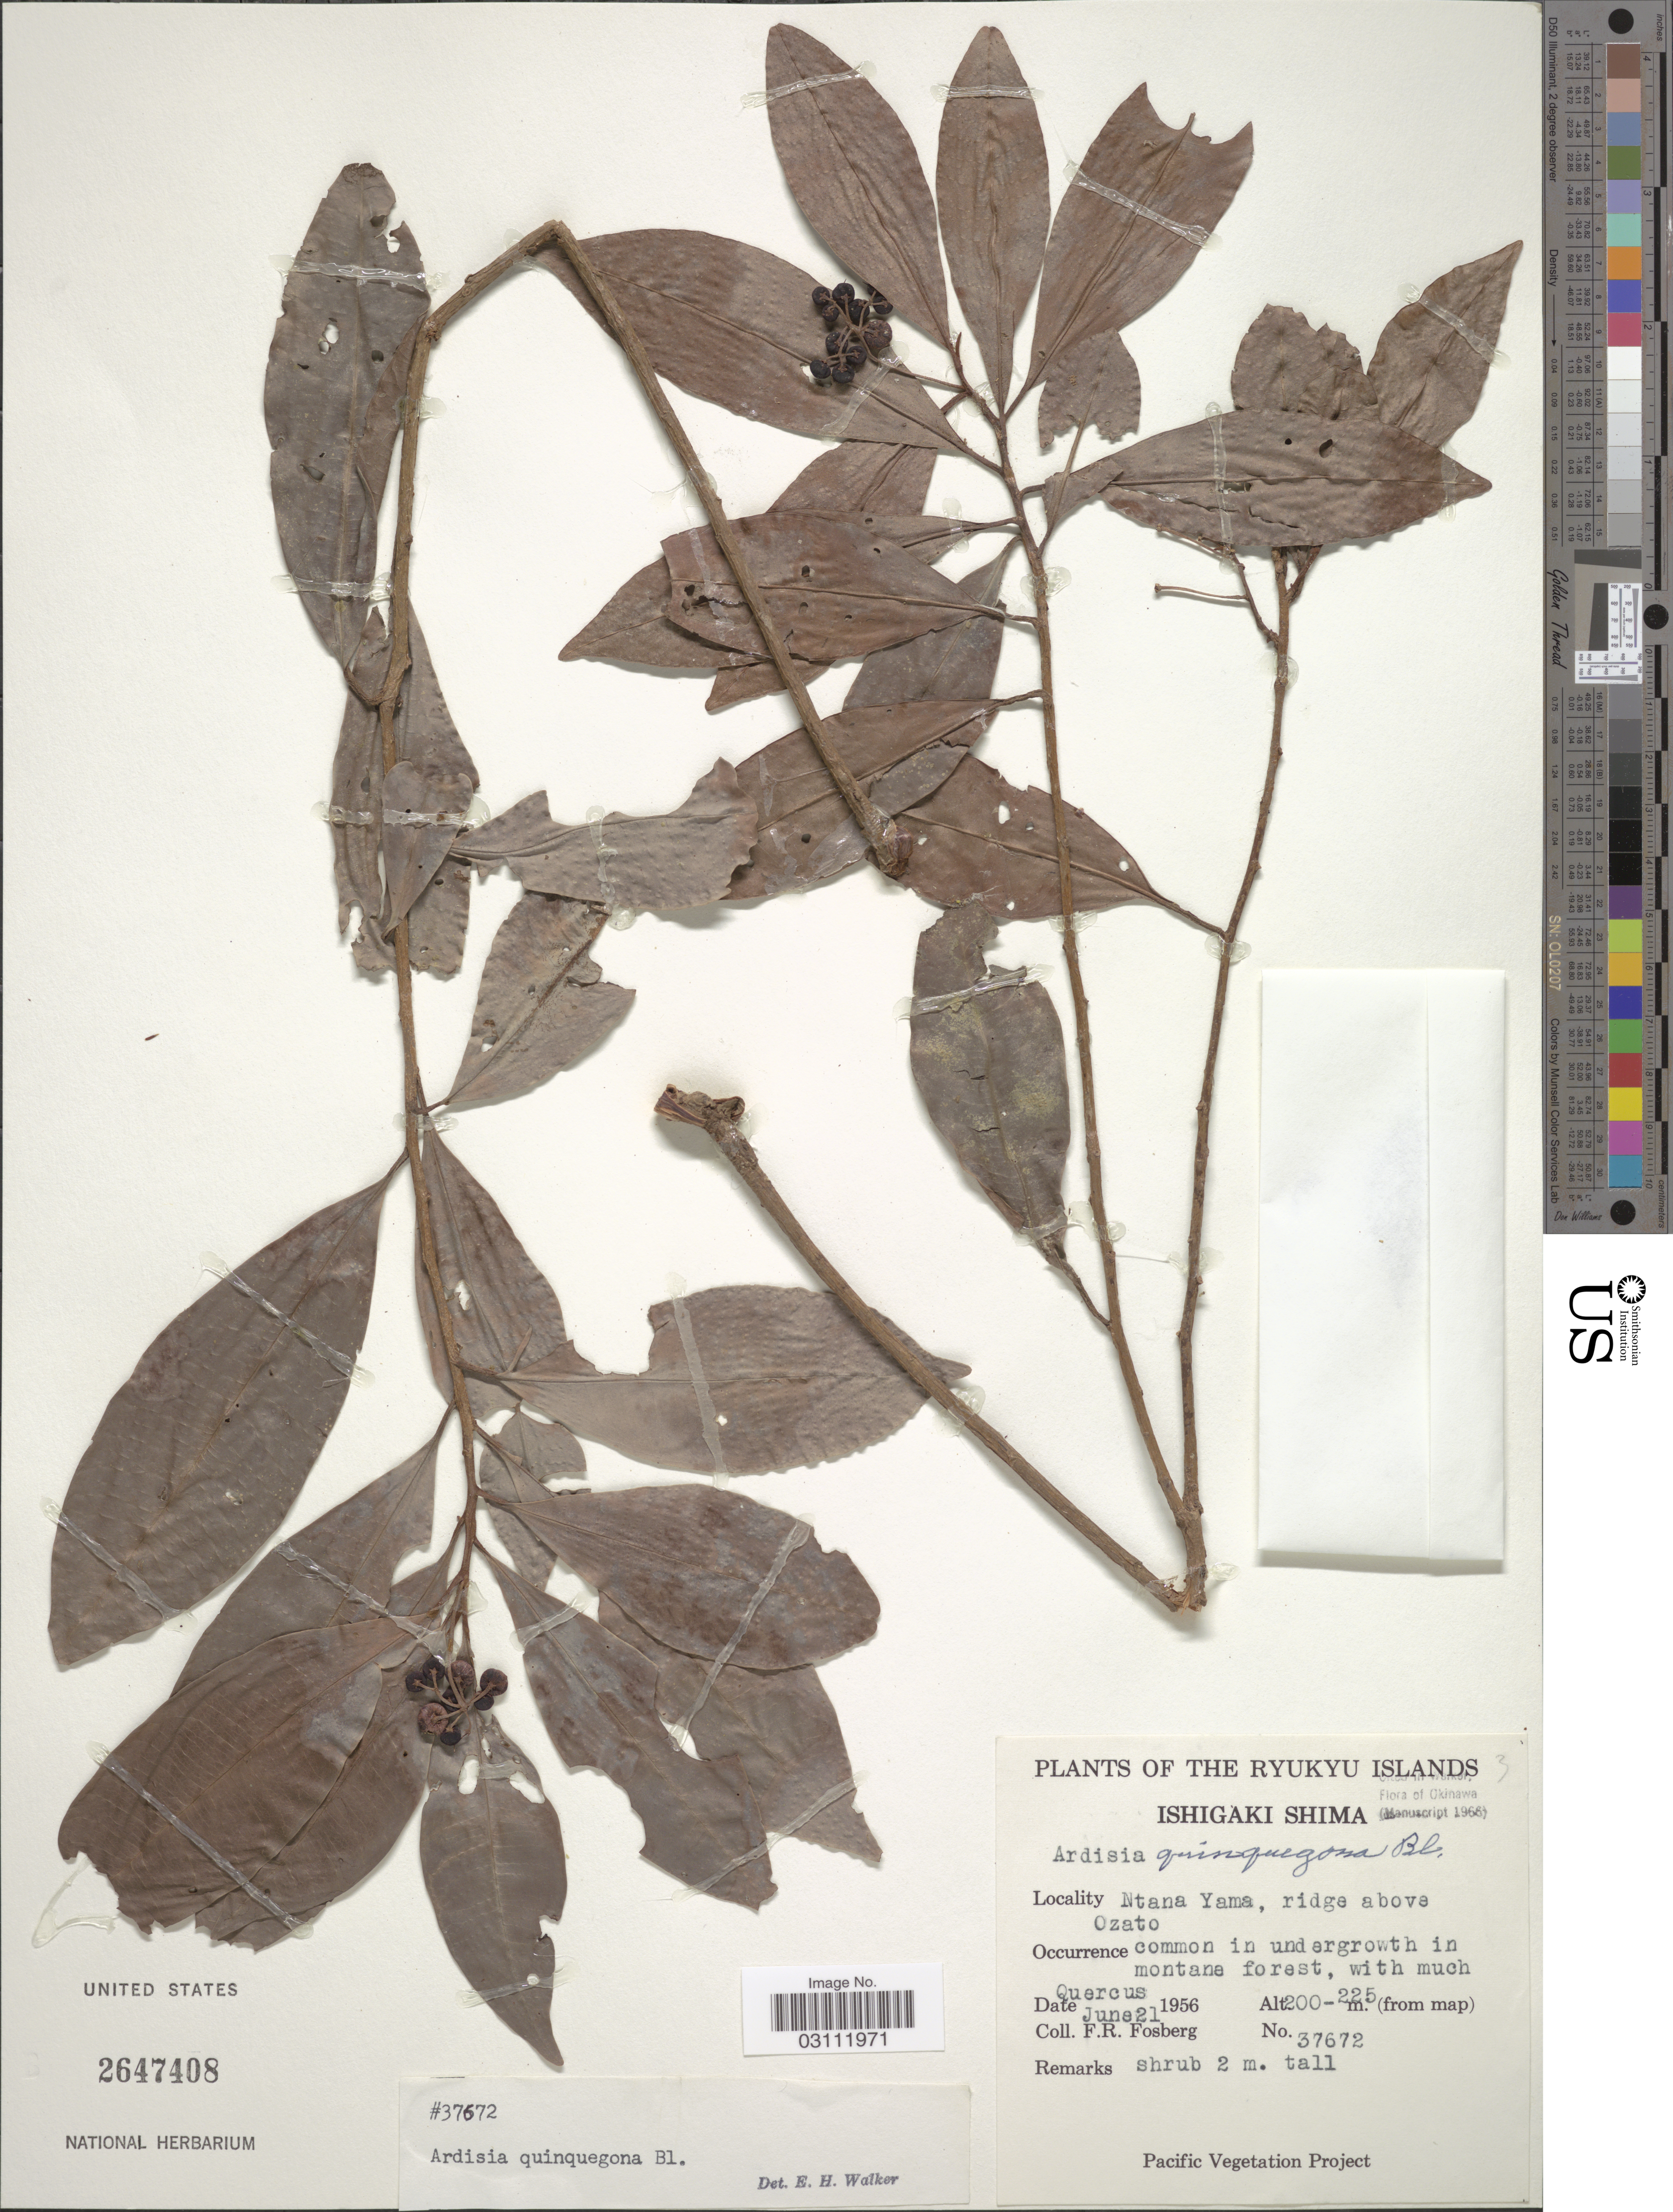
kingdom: Plantae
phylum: Tracheophyta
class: Magnoliopsida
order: Ericales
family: Primulaceae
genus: Ardisia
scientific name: Ardisia quinquegona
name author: Blume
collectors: F. R. Fosberg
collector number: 37672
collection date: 1956-06-21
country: Japan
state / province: Okinawa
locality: Ryukyu Islands. Ishigaki Shima. Ntana Yama, ridge above Ozato.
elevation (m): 200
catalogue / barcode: US 2647408